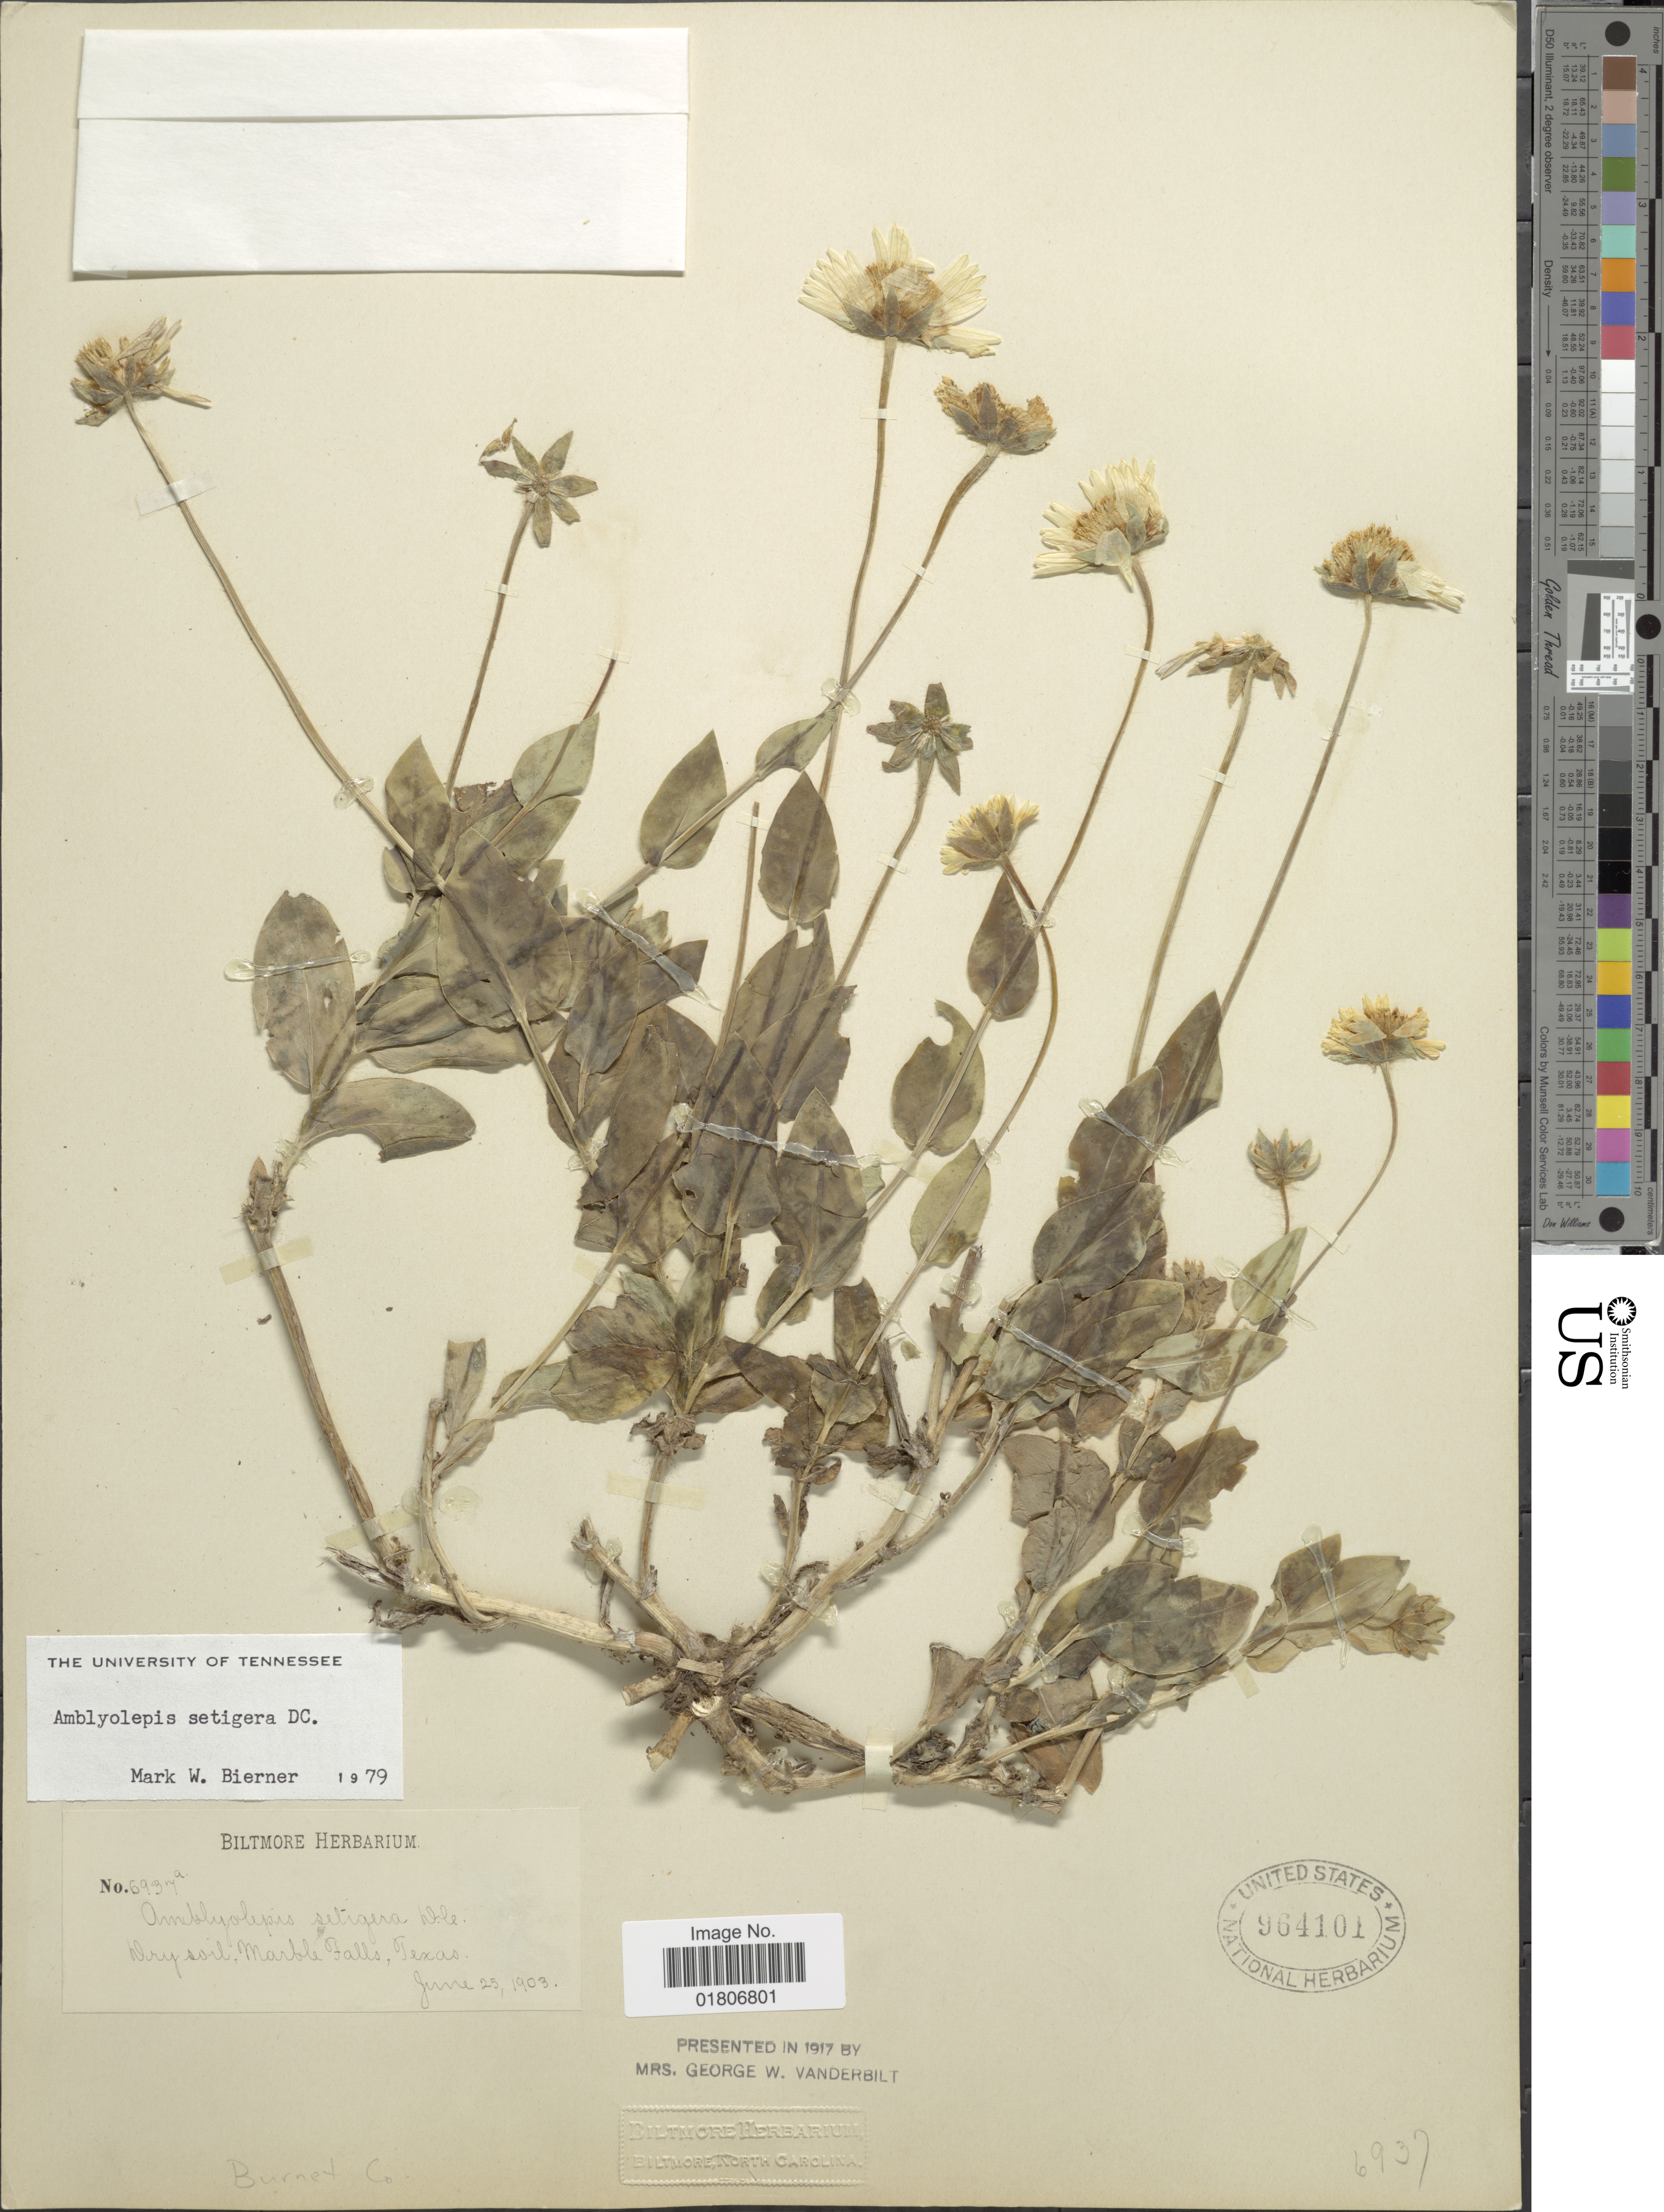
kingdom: Plantae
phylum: Tracheophyta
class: Magnoliopsida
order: Asterales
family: Asteraceae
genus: Amblyolepis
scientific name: Amblyolepis setigera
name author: DC.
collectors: ex herb. Biltmore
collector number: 6937a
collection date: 1903-06-25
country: United States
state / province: Texas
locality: Marble Falls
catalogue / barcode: US 964101